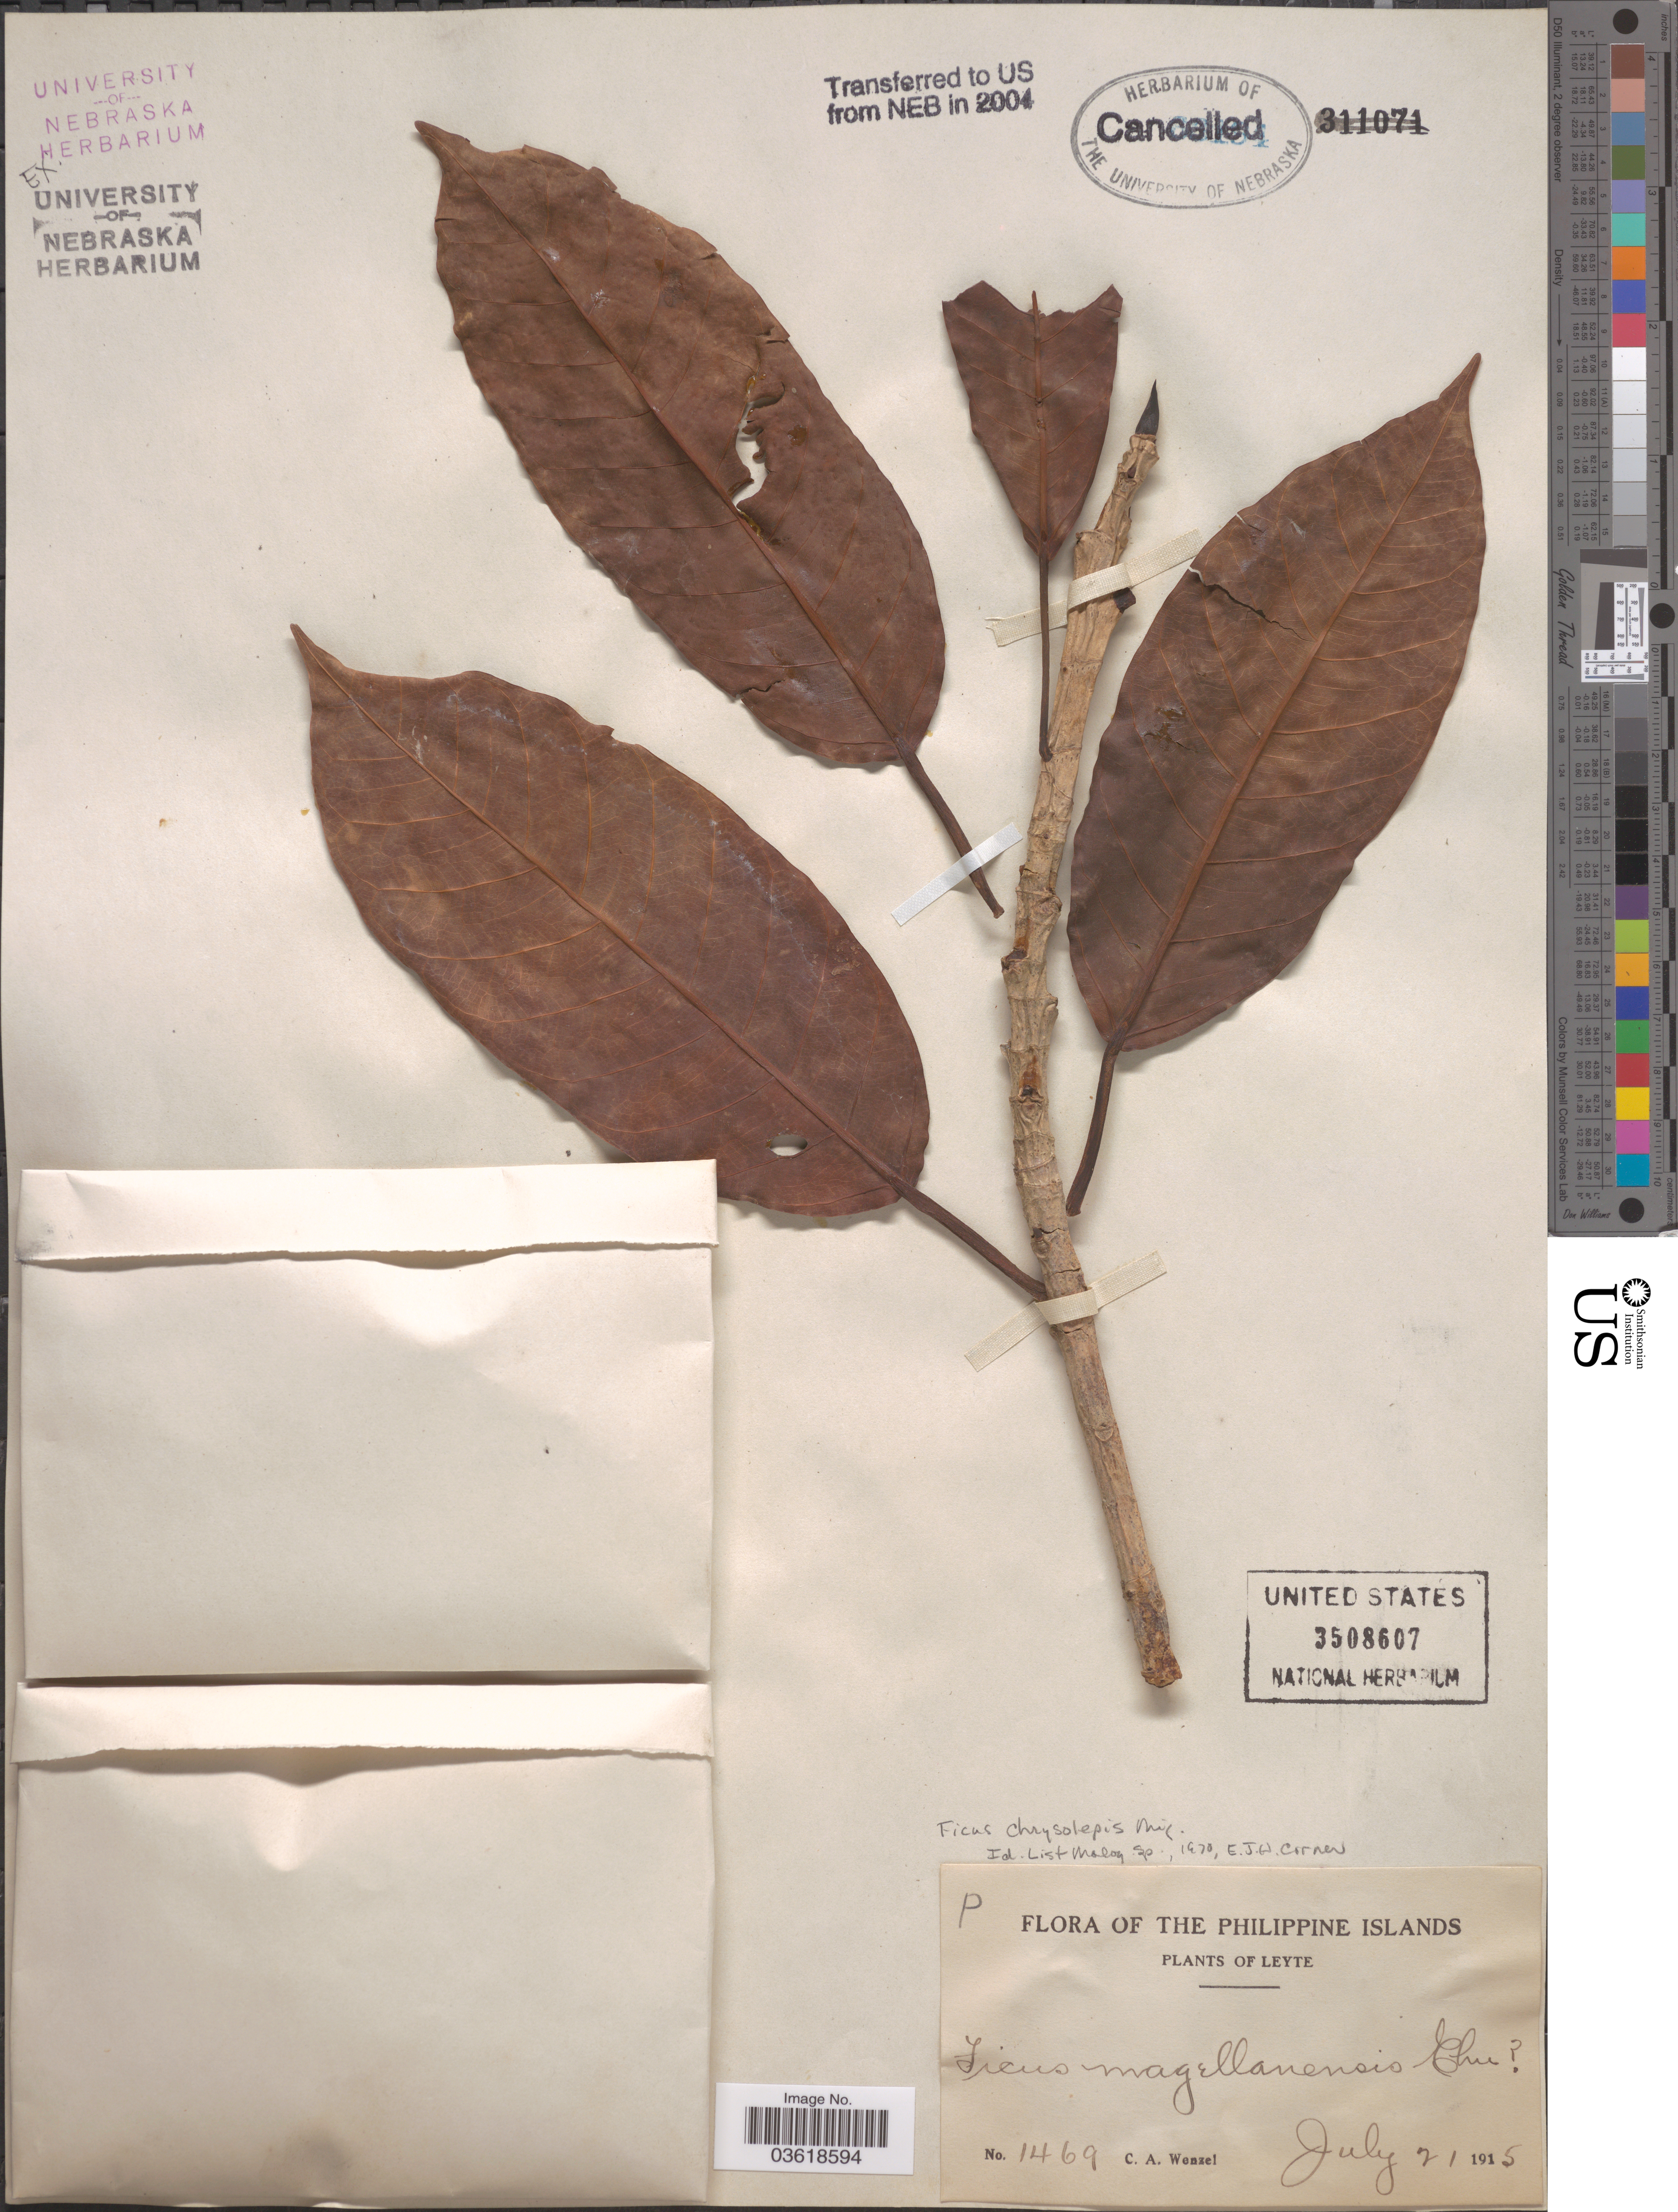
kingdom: Plantae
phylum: Tracheophyta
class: Magnoliopsida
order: Rosales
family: Moraceae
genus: Ficus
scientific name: Ficus chrysolepis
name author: Miq.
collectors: C. Wenzel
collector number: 1469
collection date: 1915-07-21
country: Philippines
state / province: Eastern Visayas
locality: The Philippine Islands. Leyte.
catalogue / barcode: US 3508607